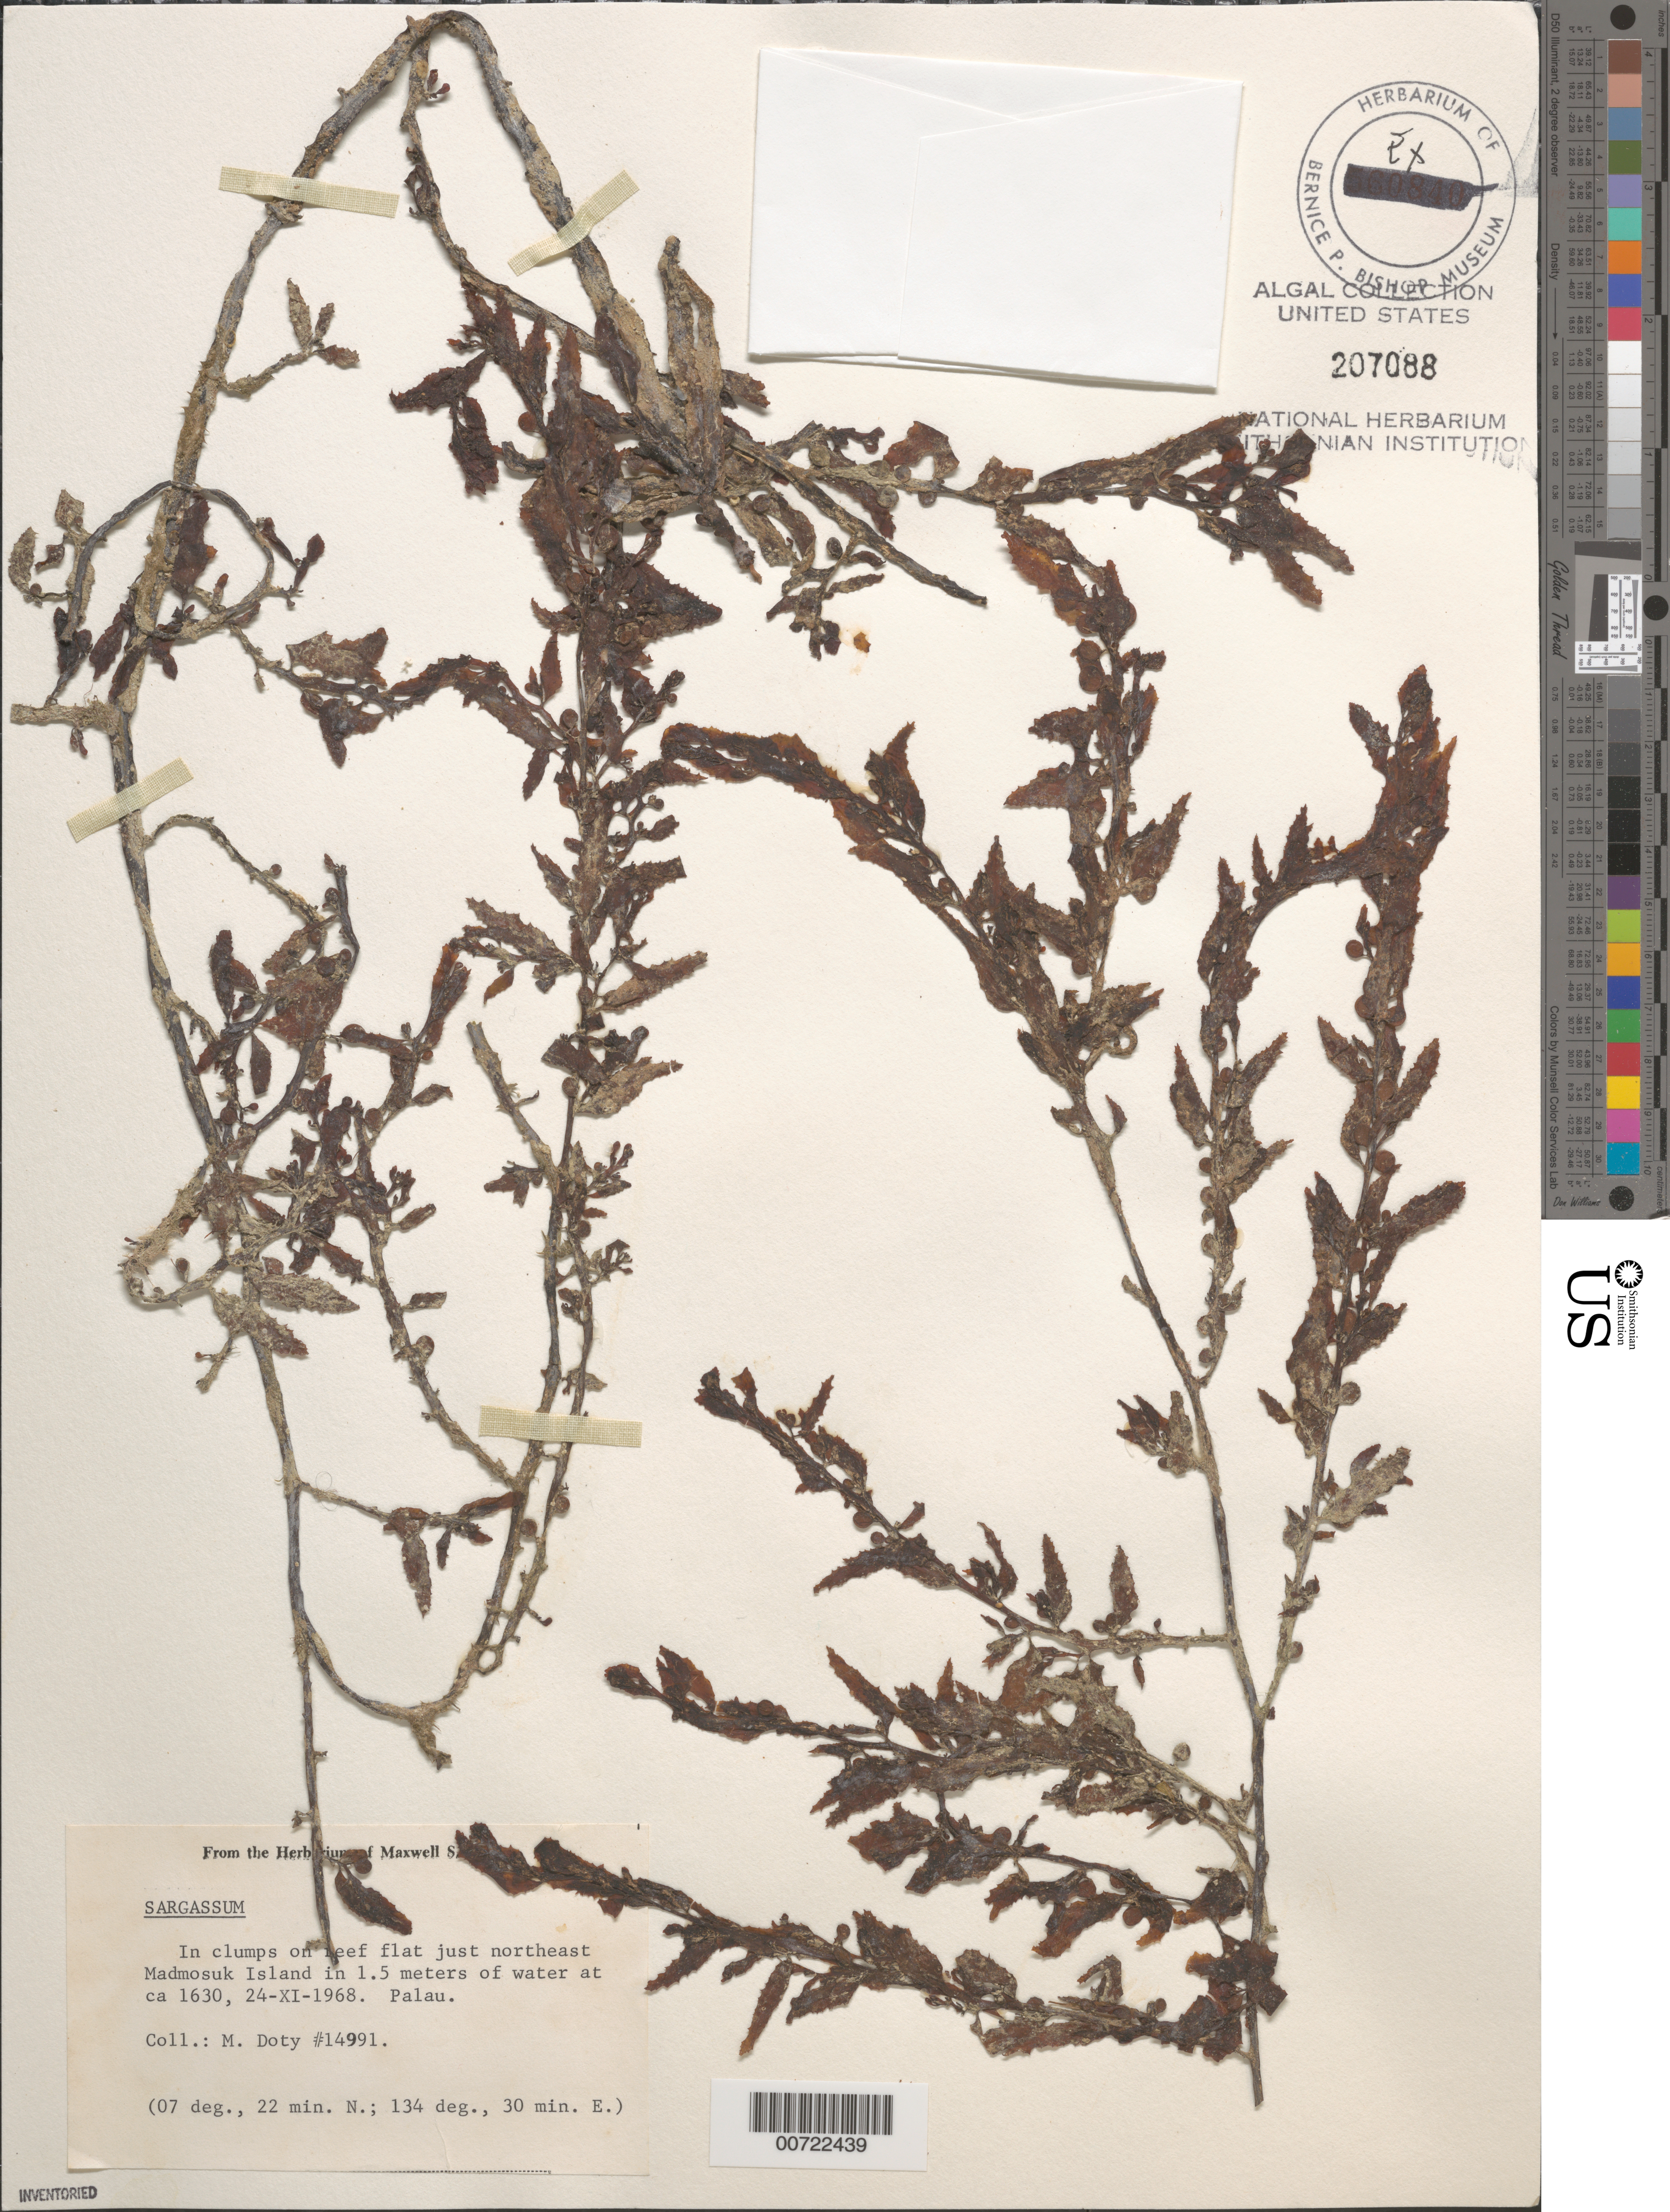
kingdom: Chromista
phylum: Ochrophyta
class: Phaeophyceae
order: Fucales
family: Sargassaceae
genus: Sargassum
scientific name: Sargassum sp.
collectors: M. S. Doty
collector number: MSD 14991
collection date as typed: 24 Nov 1968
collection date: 1968-11-24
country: Palau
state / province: Koror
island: Oreor [Koror]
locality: Just off the NW coast of Oreor I.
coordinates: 07 deg., 22 min. N, 134 deg., 30 min. E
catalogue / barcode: US 207088